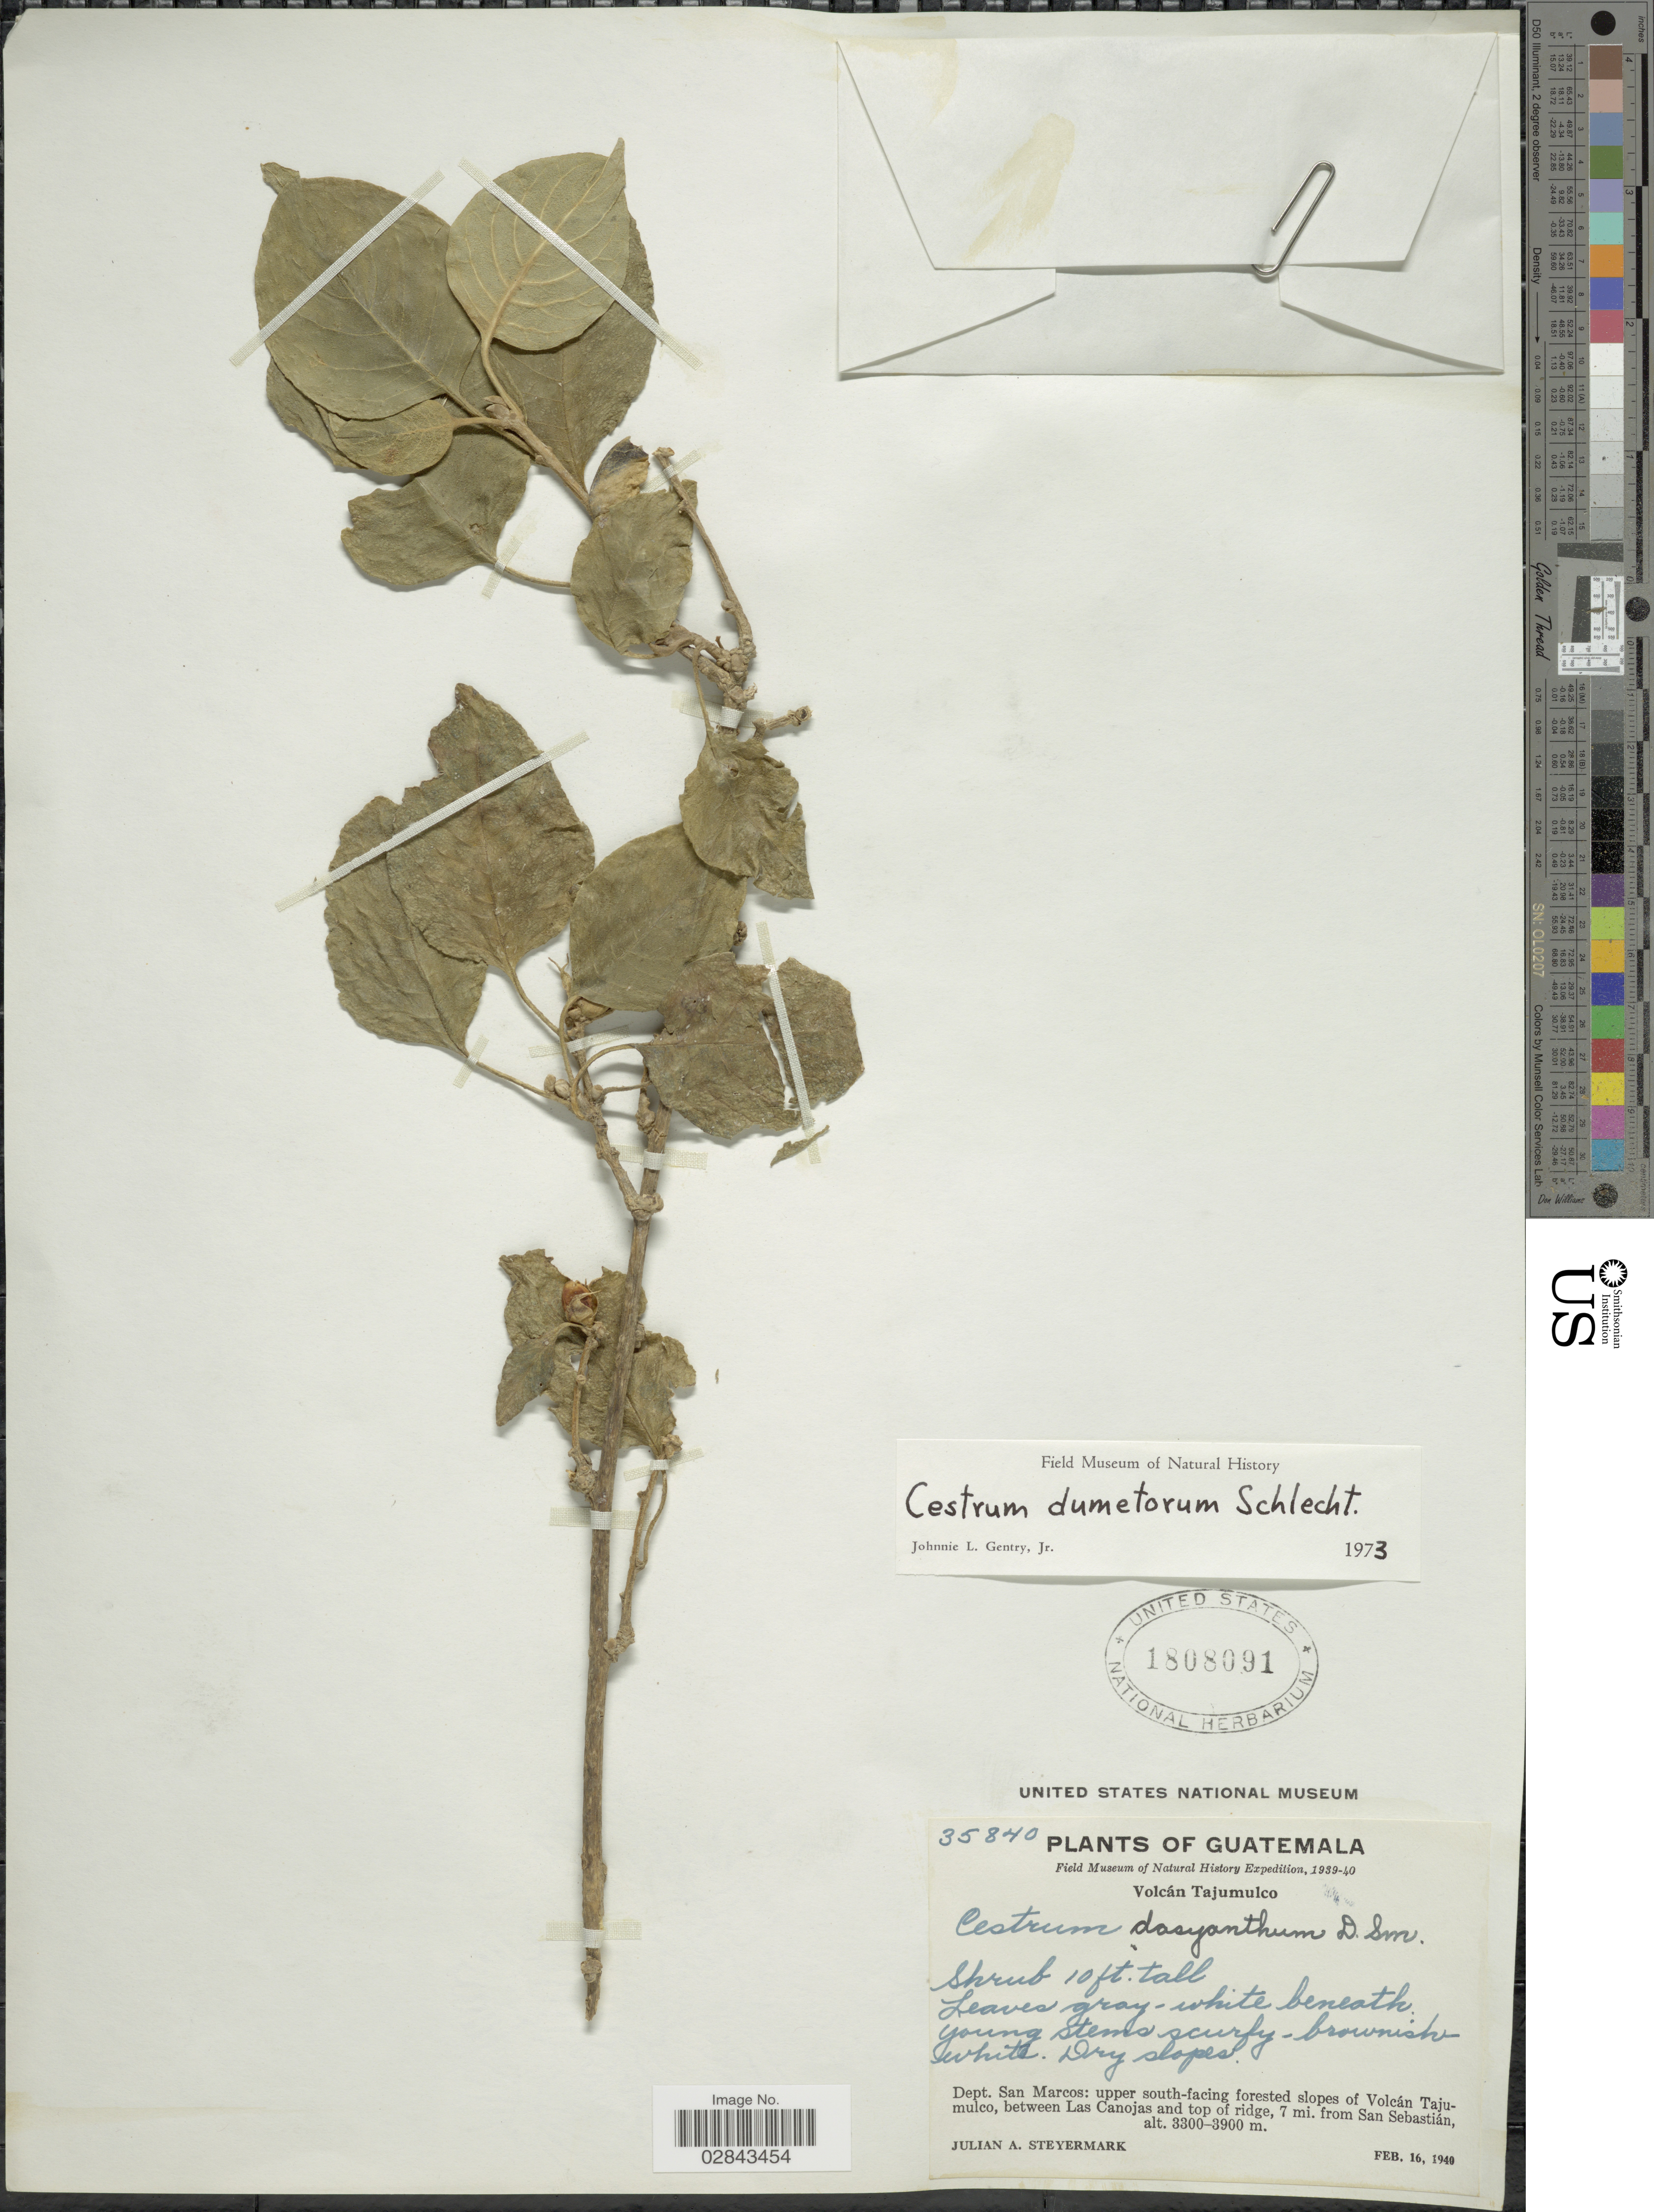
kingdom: Plantae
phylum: Tracheophyta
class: Magnoliopsida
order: Solanales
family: Solanaceae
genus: Cestrum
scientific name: Cestrum dumetorum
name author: Schltdl.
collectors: J. Steyermark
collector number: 35840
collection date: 1940-02-16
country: Guatemala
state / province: San Marcos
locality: Volcán Tajumulco. Dept. San Marcos: upper south-facing forested slopes of Volcán Tajumulco, between Las Canojas and top of ridge, 7 mi. from San Sebastián.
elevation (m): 3300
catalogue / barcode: US 1808091